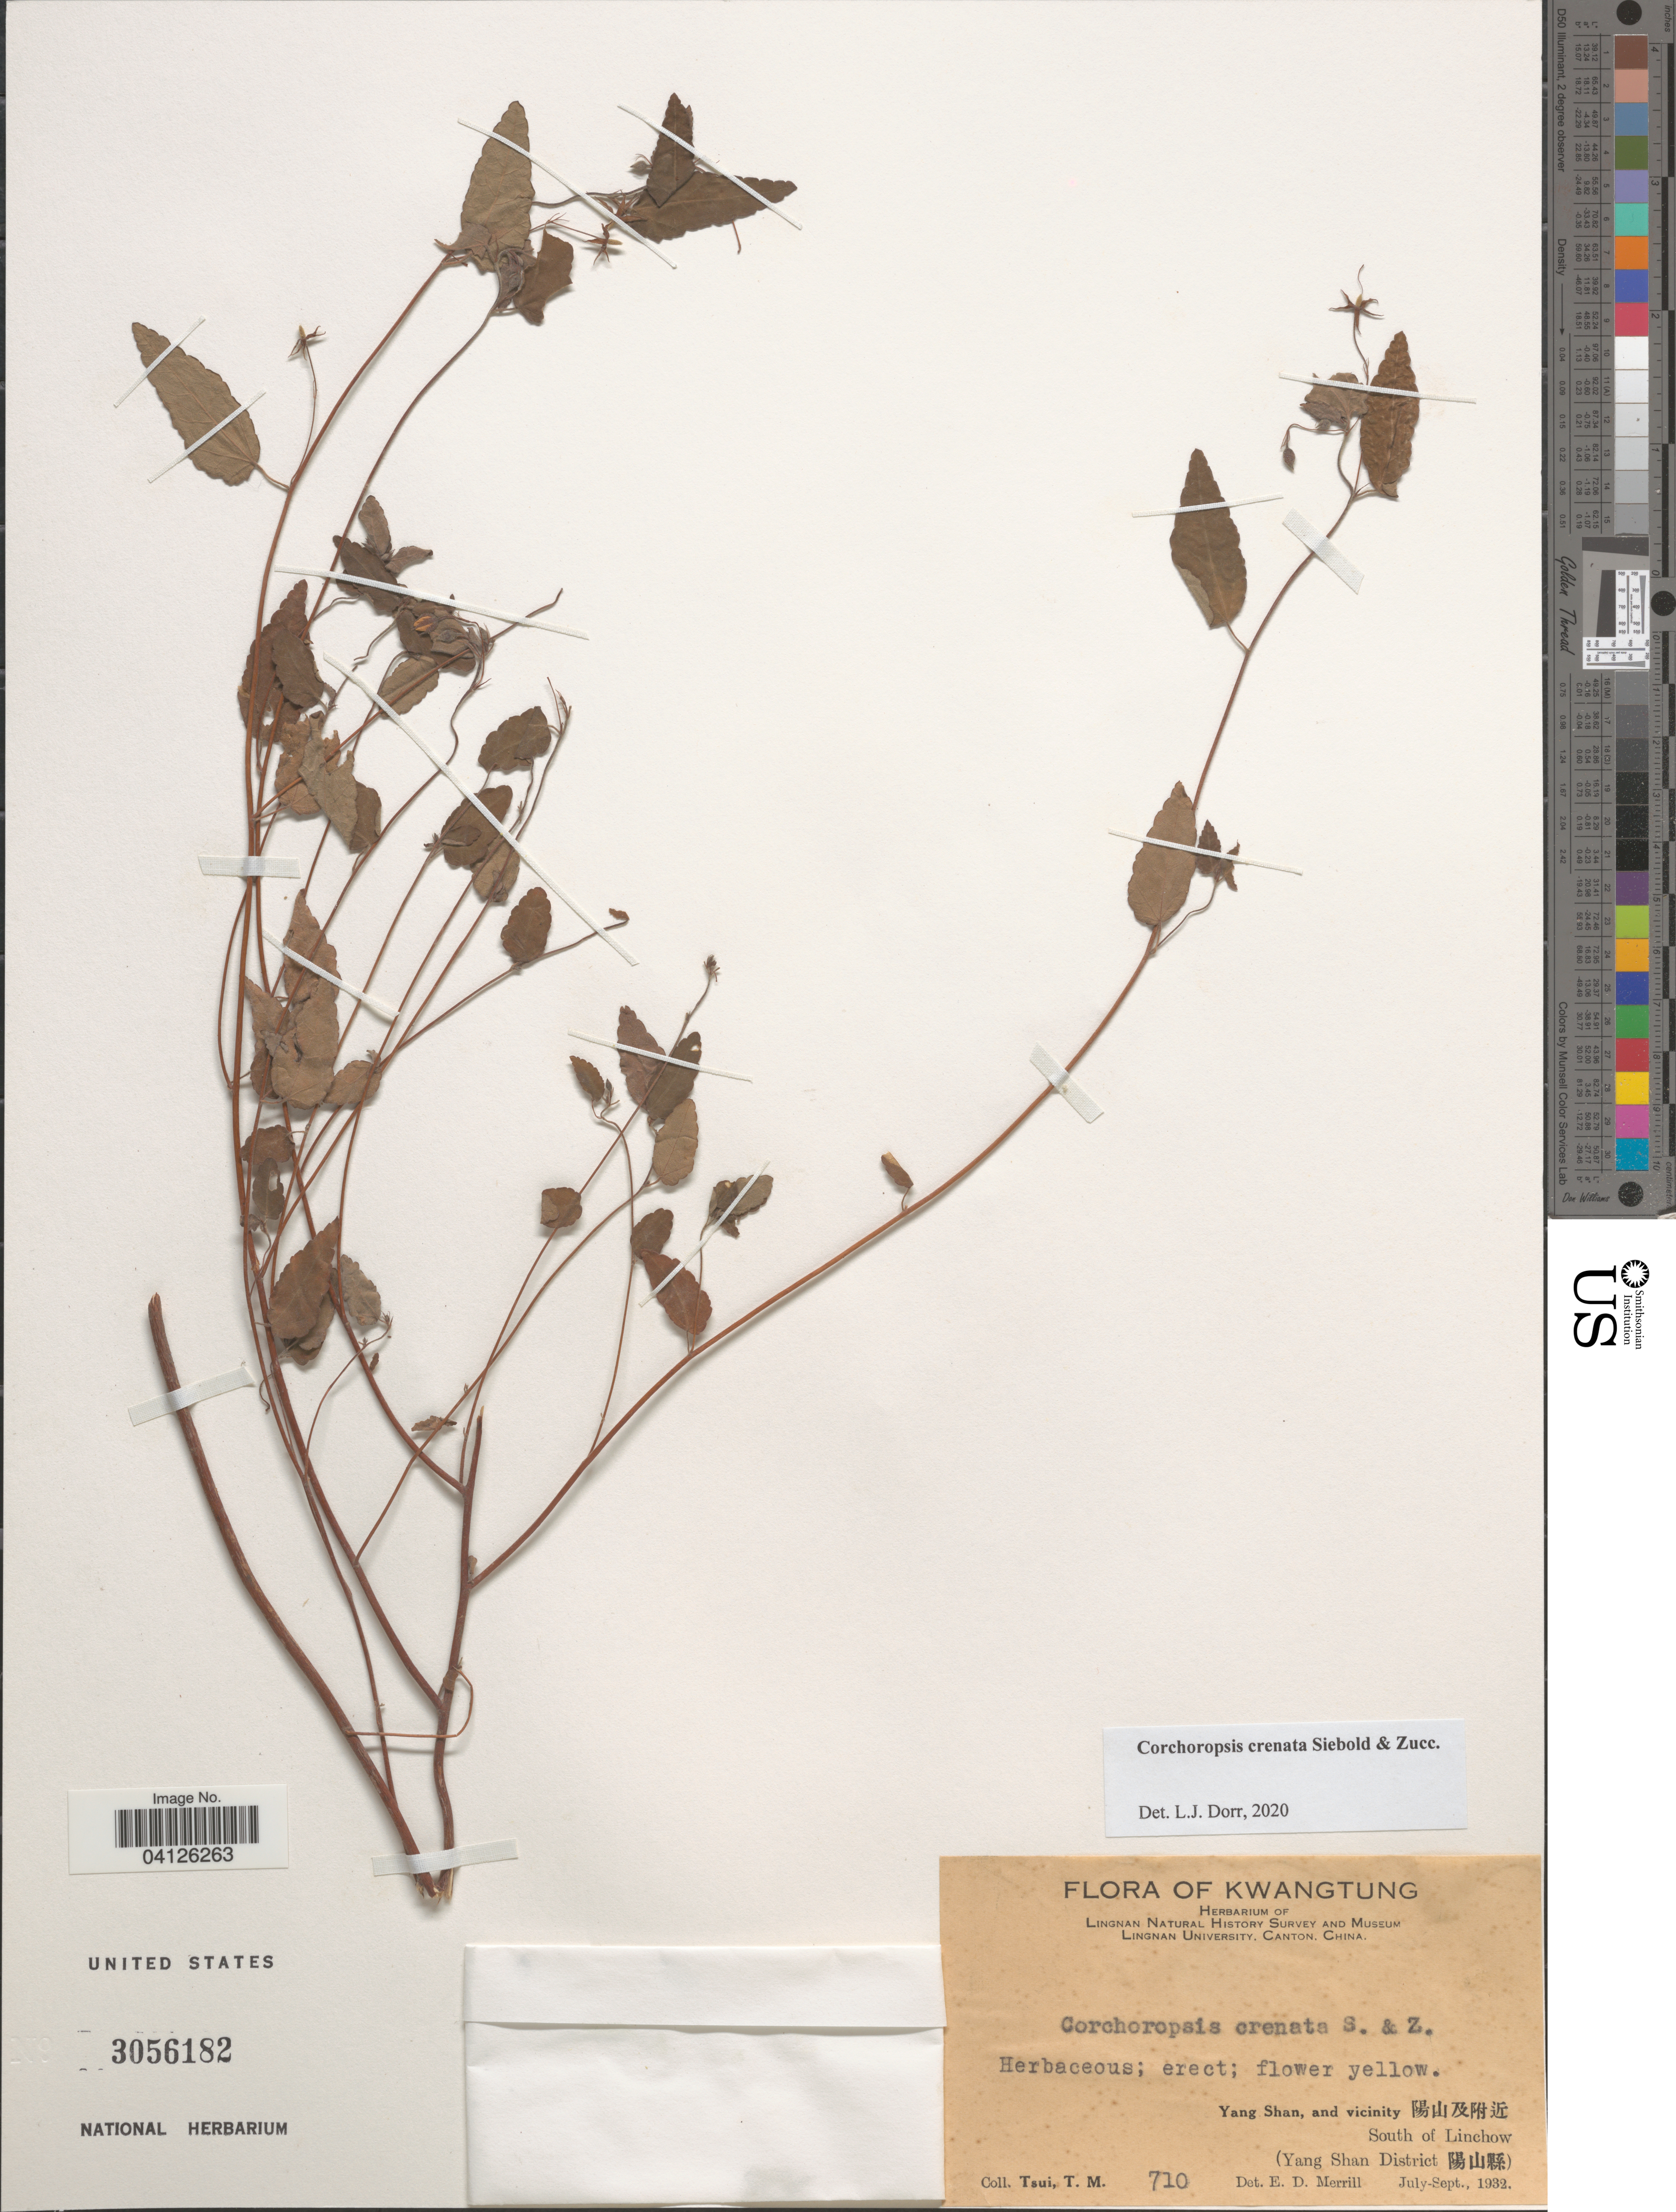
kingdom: Plantae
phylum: Tracheophyta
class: Magnoliopsida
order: Malvales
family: Malvaceae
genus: Corchoropsis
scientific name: Corchoropsis crenata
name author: Siebold & Zucc.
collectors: T. Tsui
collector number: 710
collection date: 1932-07/1932-09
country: China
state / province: Guangdong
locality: Kwangtung. Yang Shan, and vicinity X. South of Linchow (Yang Shan District X).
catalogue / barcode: US 3056182